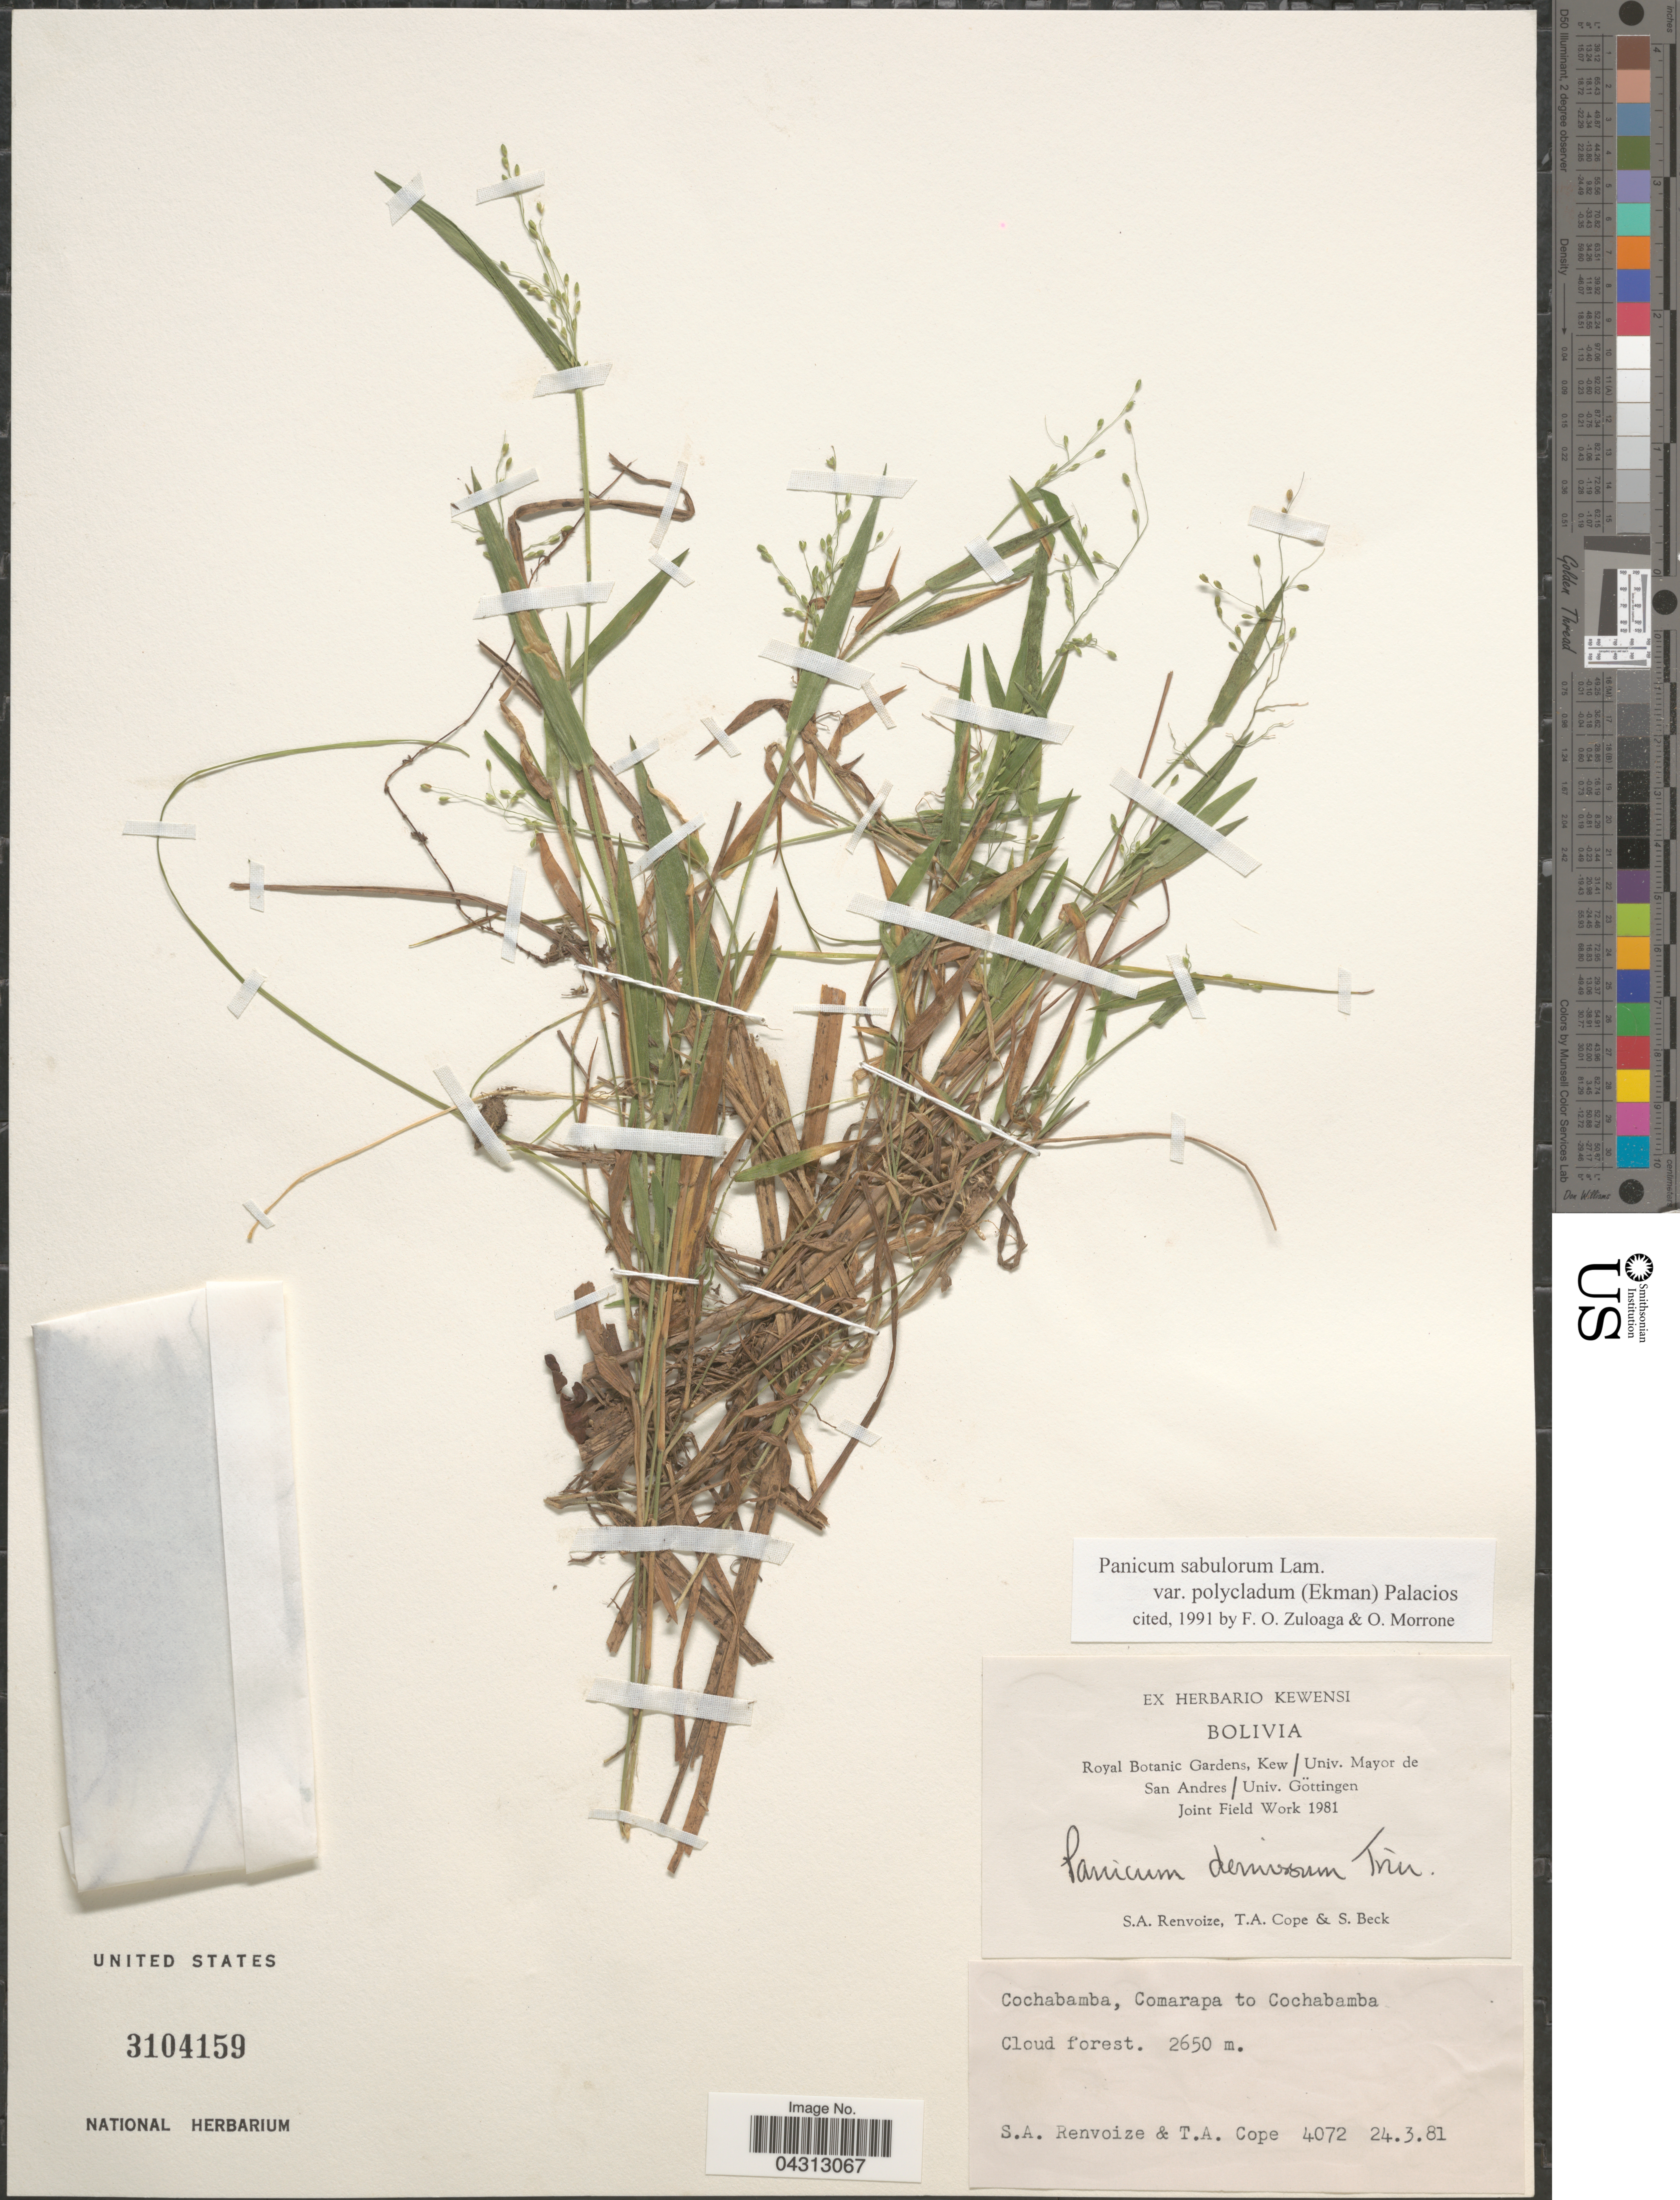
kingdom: Plantae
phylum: Tracheophyta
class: Liliopsida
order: Poales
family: Poaceae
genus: Dichanthelium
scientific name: Dichanthelium sabulorum var. polycladum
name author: (Ekman) Zuloaga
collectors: S. A. Renvoize, T. A. Cope & S. G. Beck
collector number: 4072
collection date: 1981-03-24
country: Bolivia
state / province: Cochabamba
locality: Comarapa to Cochabamba.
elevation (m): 2650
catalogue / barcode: US 3104159